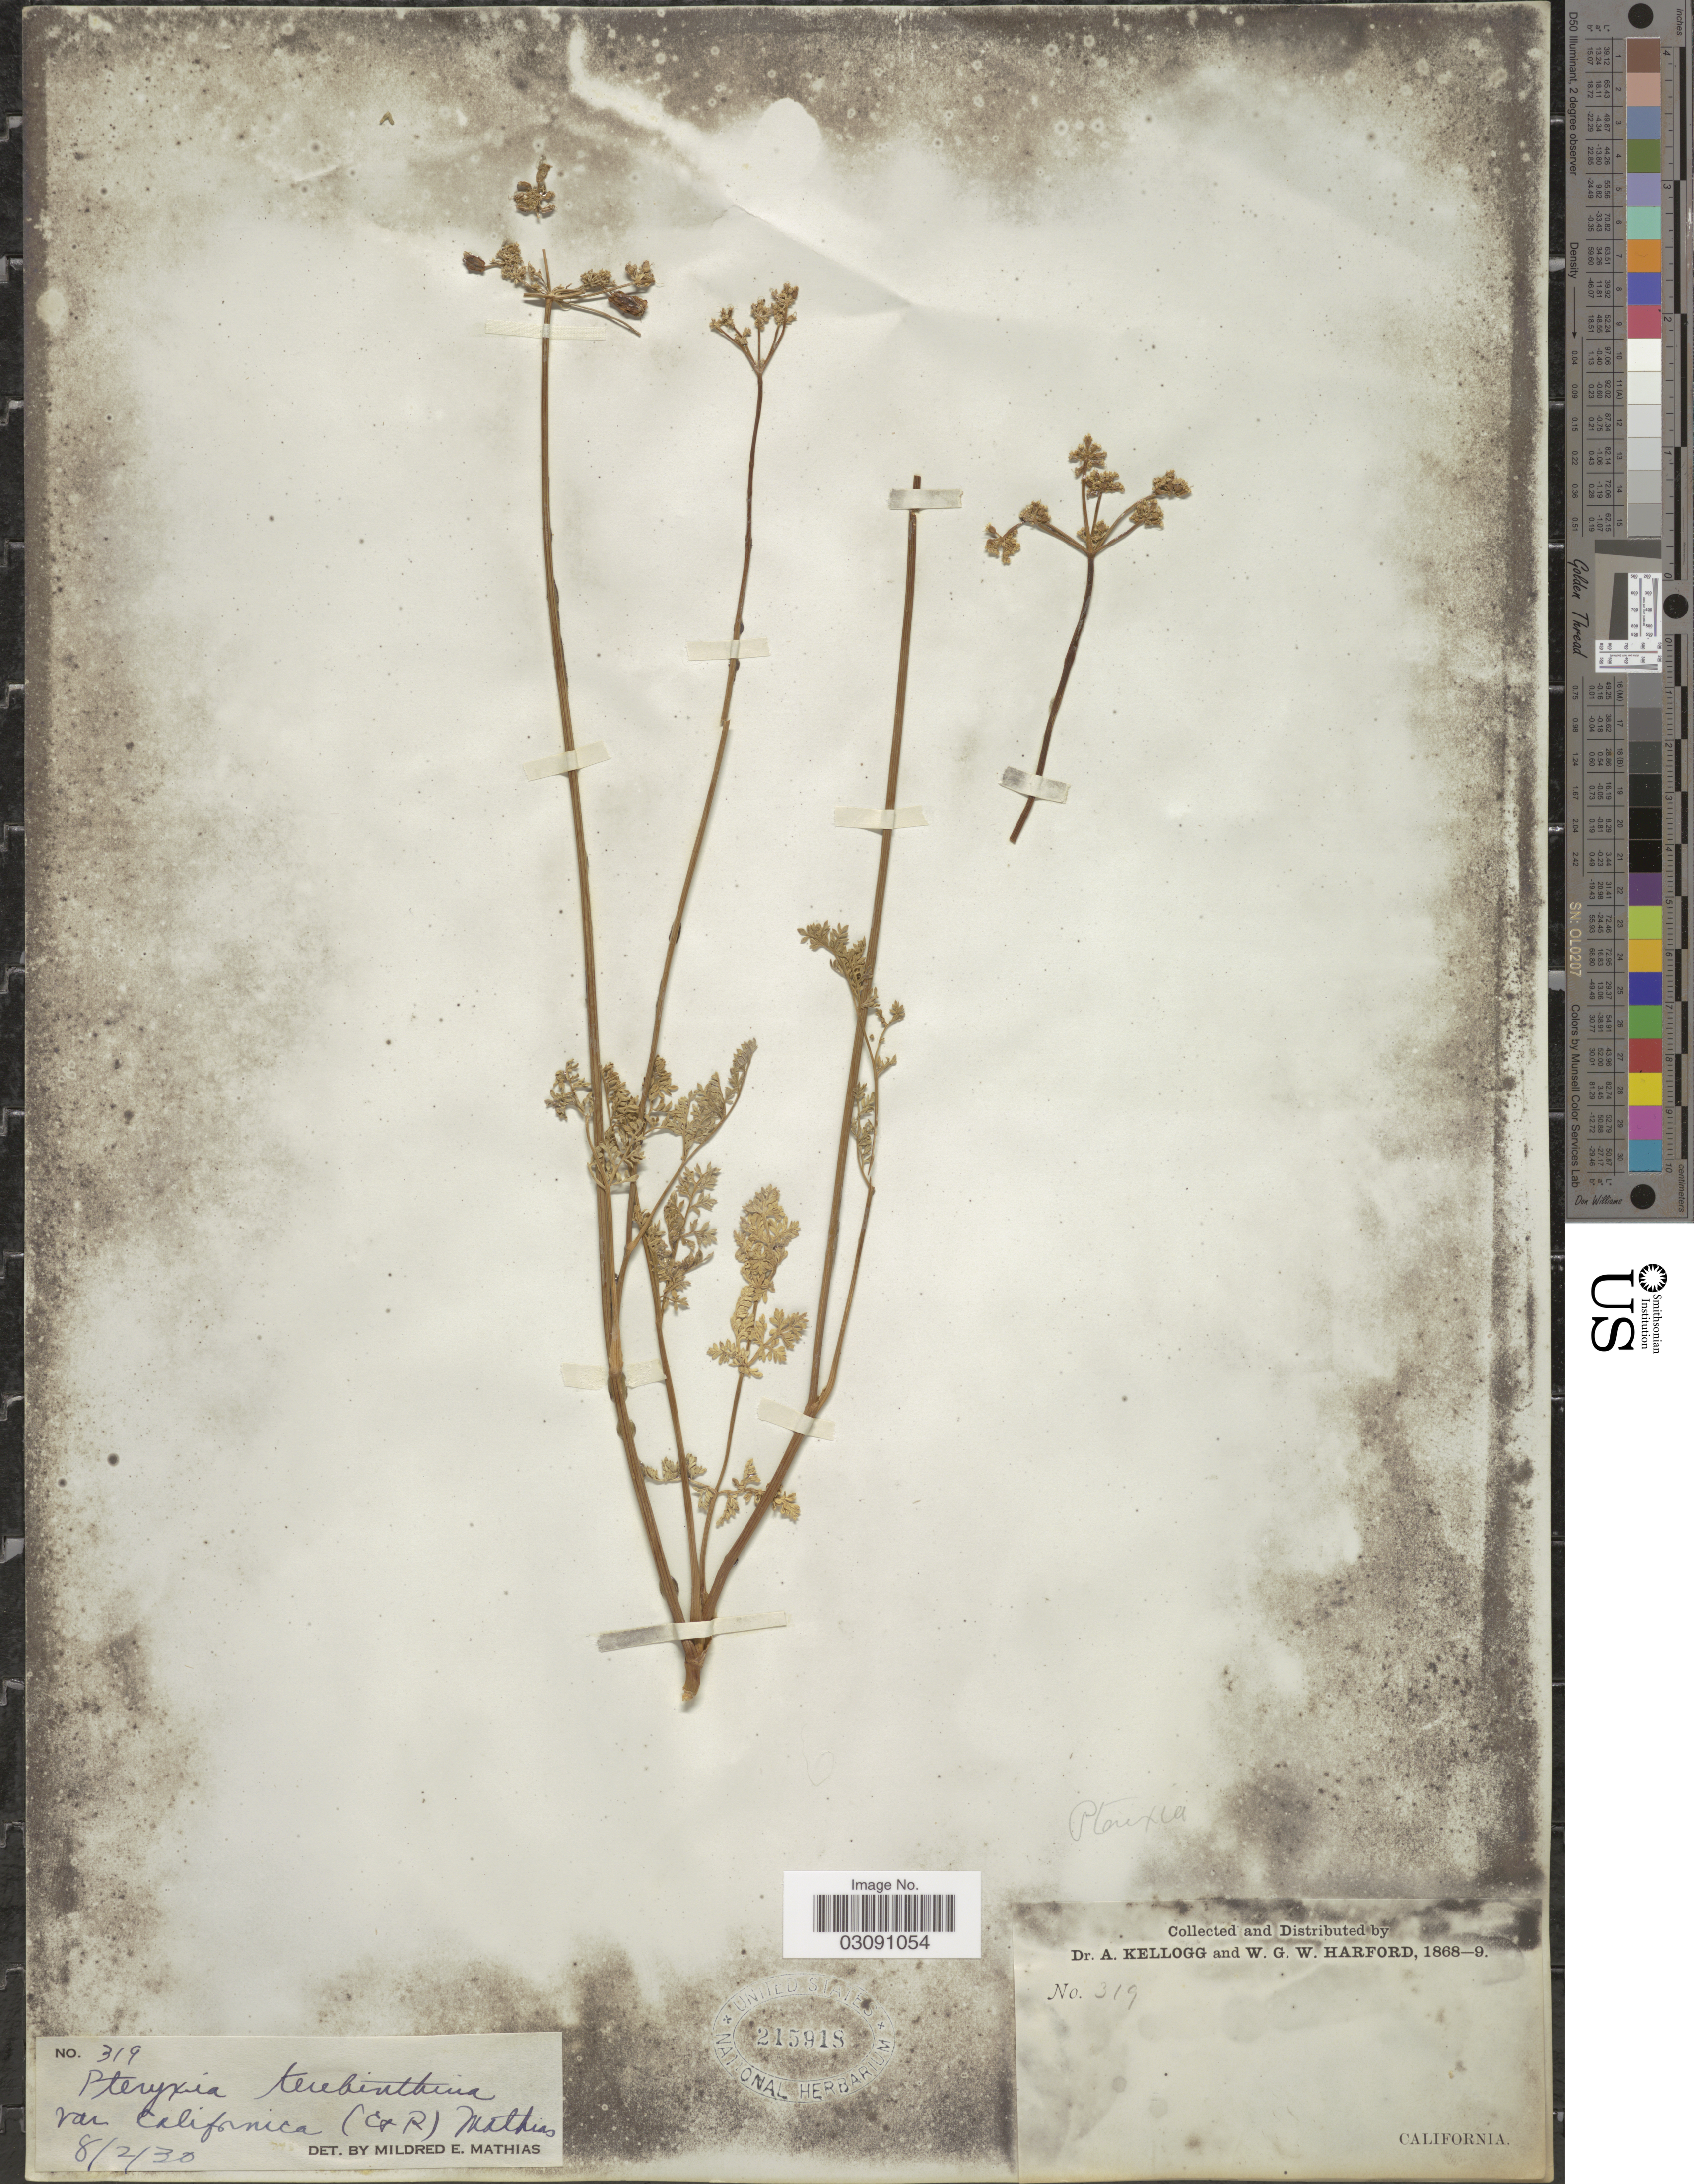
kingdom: Plantae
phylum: Tracheophyta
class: Magnoliopsida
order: Apiales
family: Apiaceae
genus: Pteryxia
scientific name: Pteryxia terebinthina var. californica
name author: (J.M. Coult. & Rose) Mathias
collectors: A. Kellogg & W. G. W. Harford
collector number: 64*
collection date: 1868/1869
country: United States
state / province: California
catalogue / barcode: US 215918